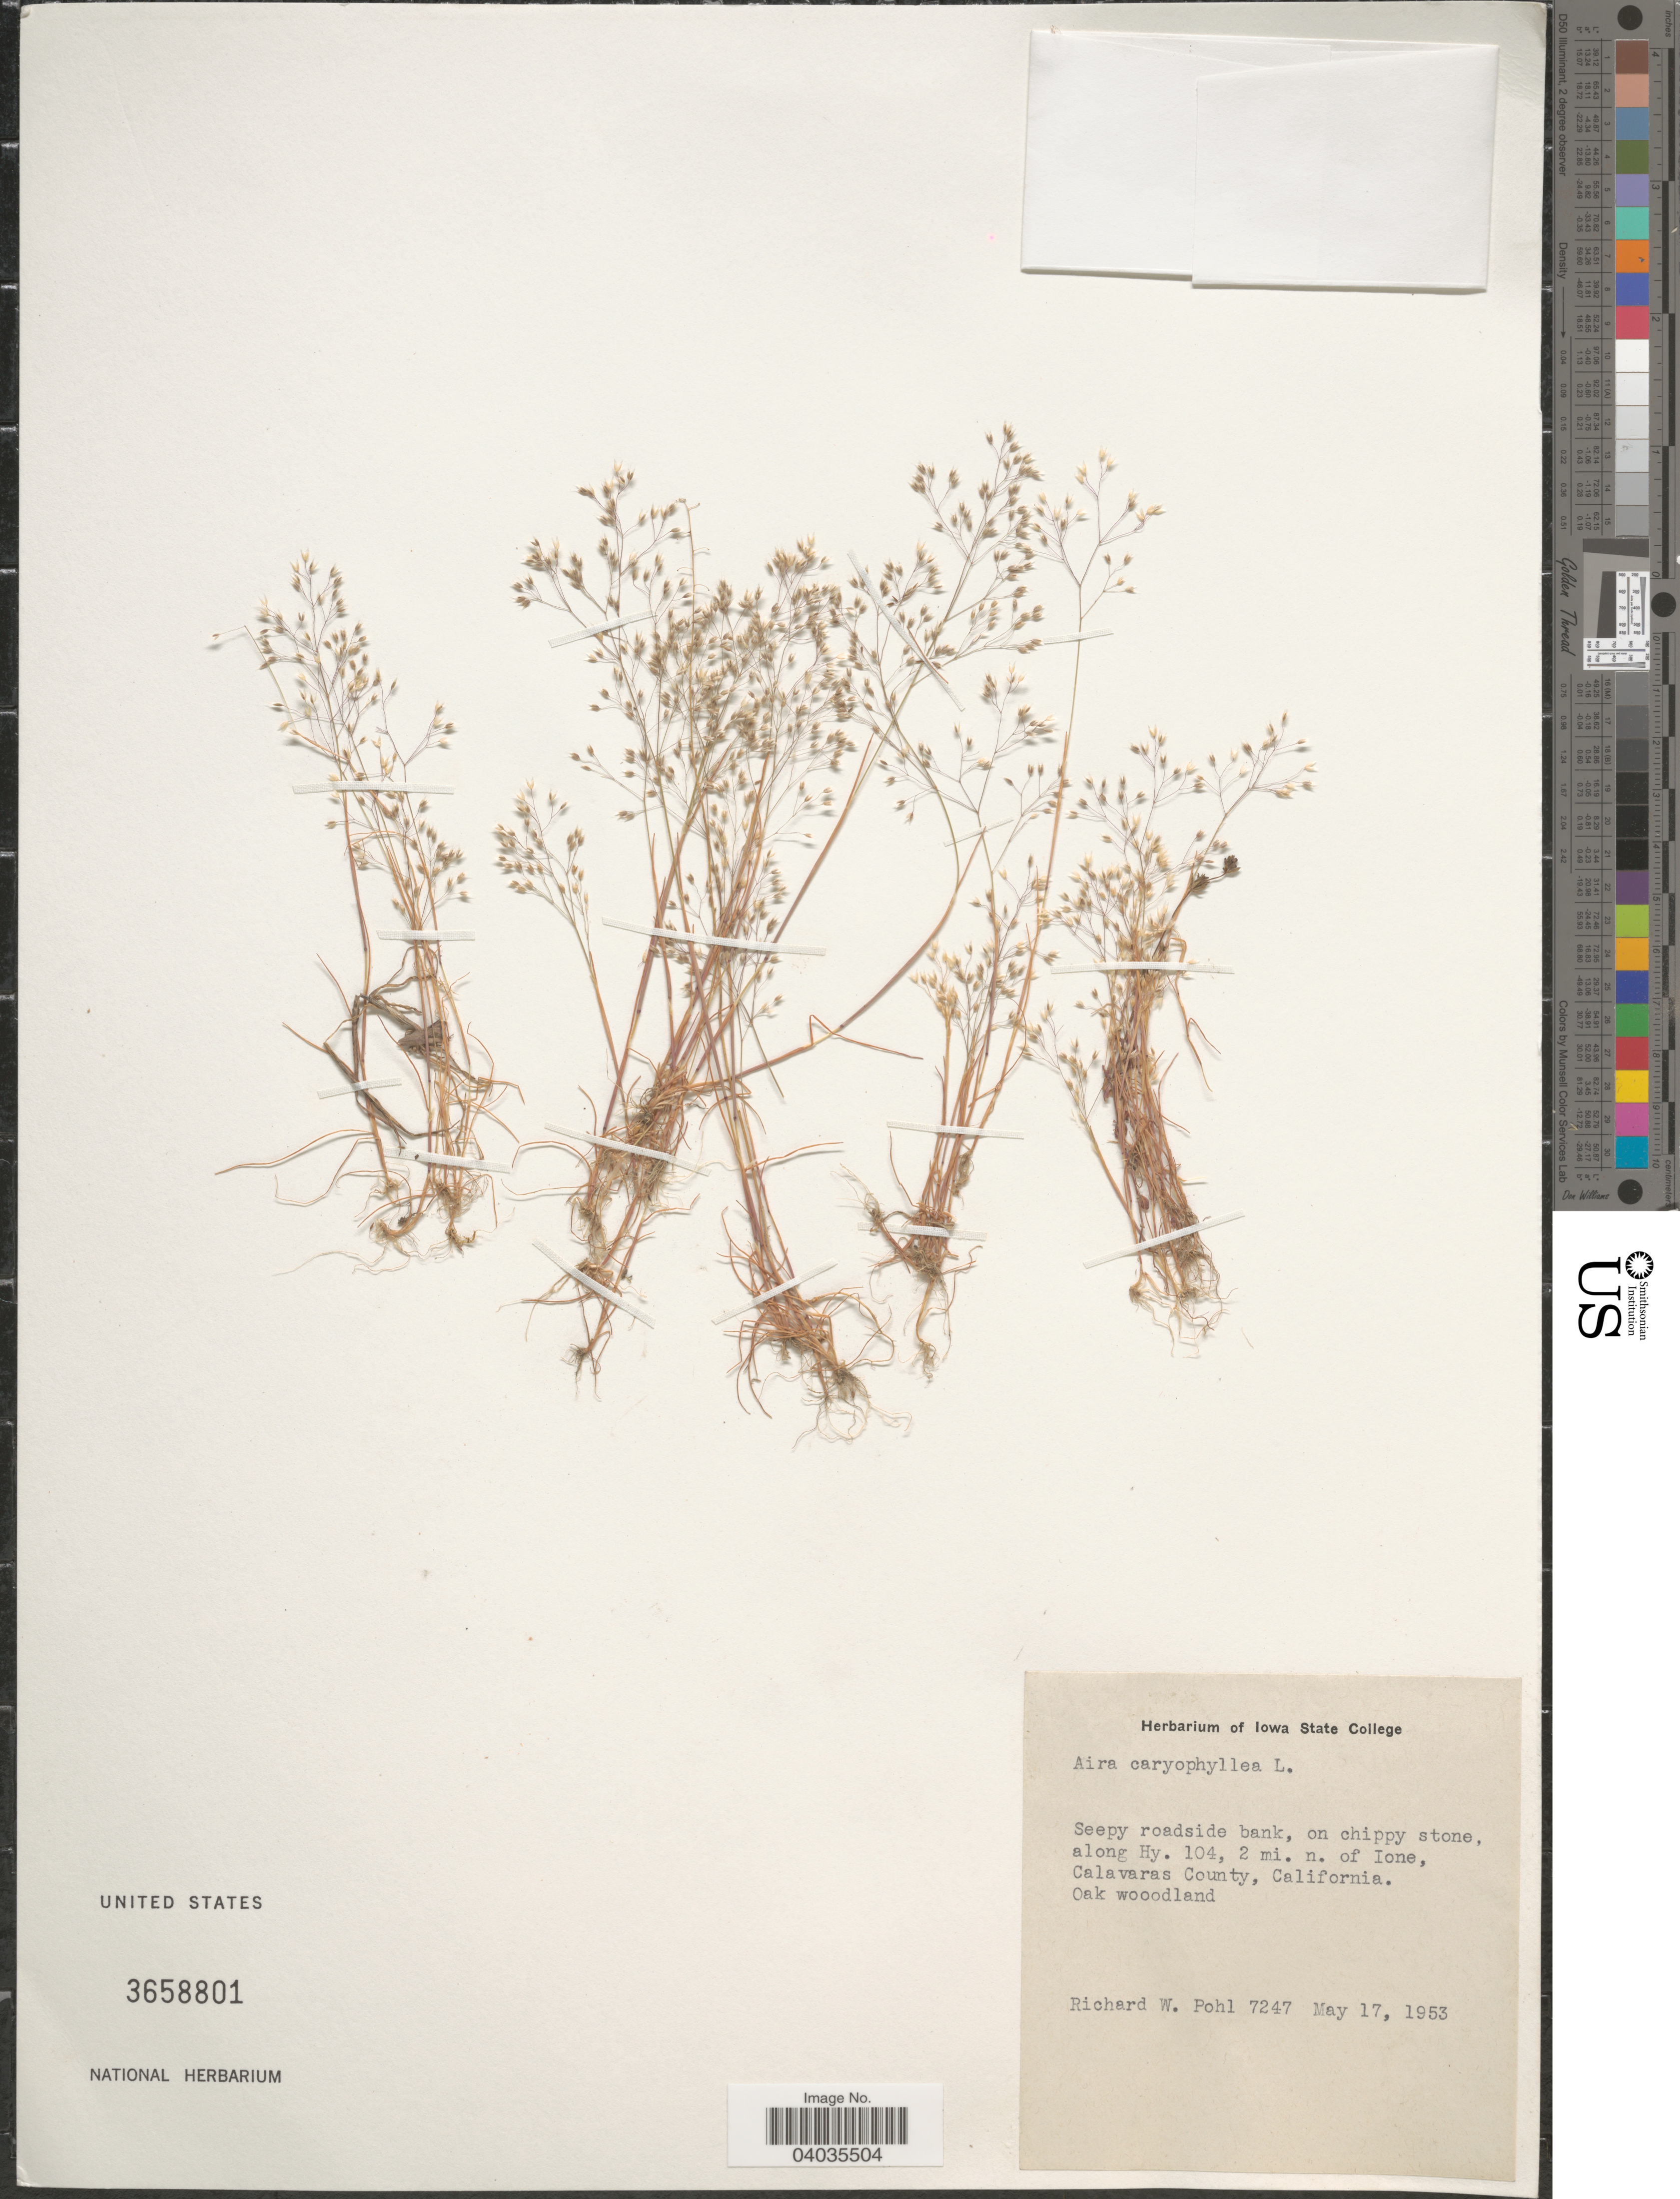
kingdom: Plantae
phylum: Tracheophyta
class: Liliopsida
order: Poales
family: Poaceae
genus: Aira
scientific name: Aira caryophyllea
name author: L.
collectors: R. W. Pohl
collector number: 7247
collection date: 1953-05-17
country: United States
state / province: California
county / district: Calaveras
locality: Along Hy. 104, 2 mi. n. of Ione, Calavares County.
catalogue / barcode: US 3658801